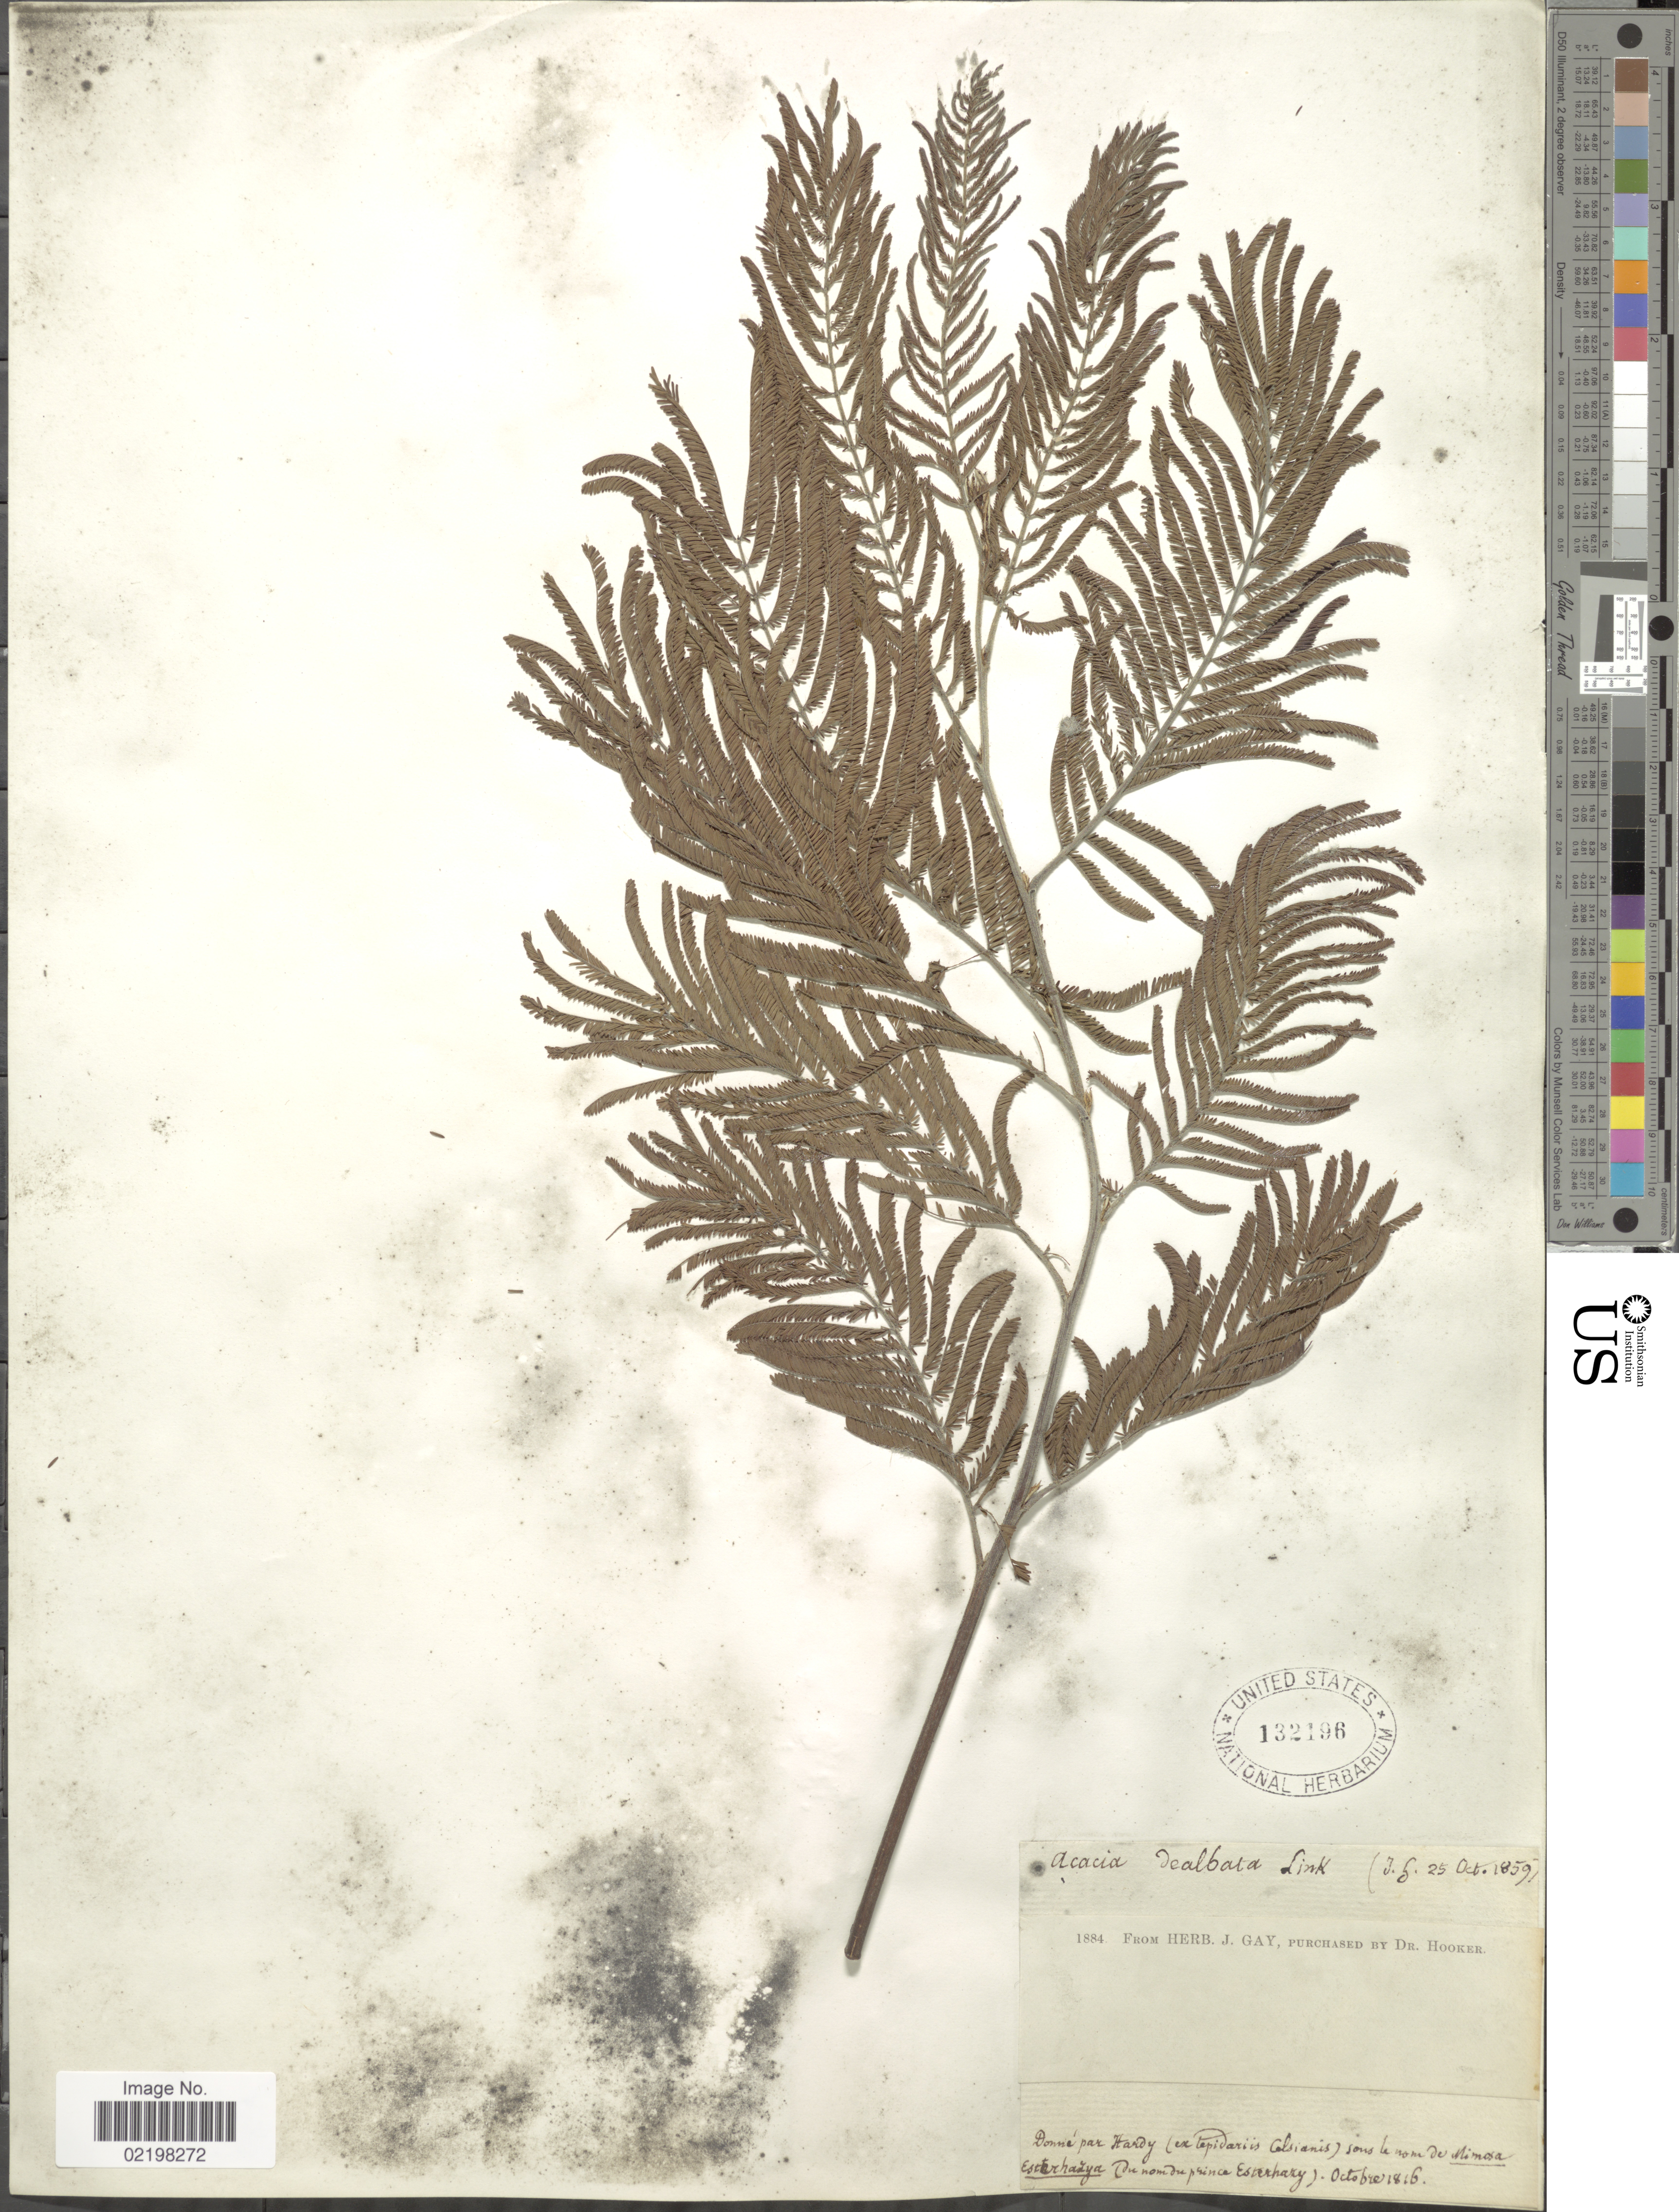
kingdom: Plantae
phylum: Tracheophyta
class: Magnoliopsida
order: Fabales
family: Fabaceae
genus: Acacia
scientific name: Acacia decurrens var. dealbata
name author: (Link) Maiden ex F. Muell.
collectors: ex herb. J. Gay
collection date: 1816-10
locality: Esterhardy [unsure placement]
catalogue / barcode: US 132196